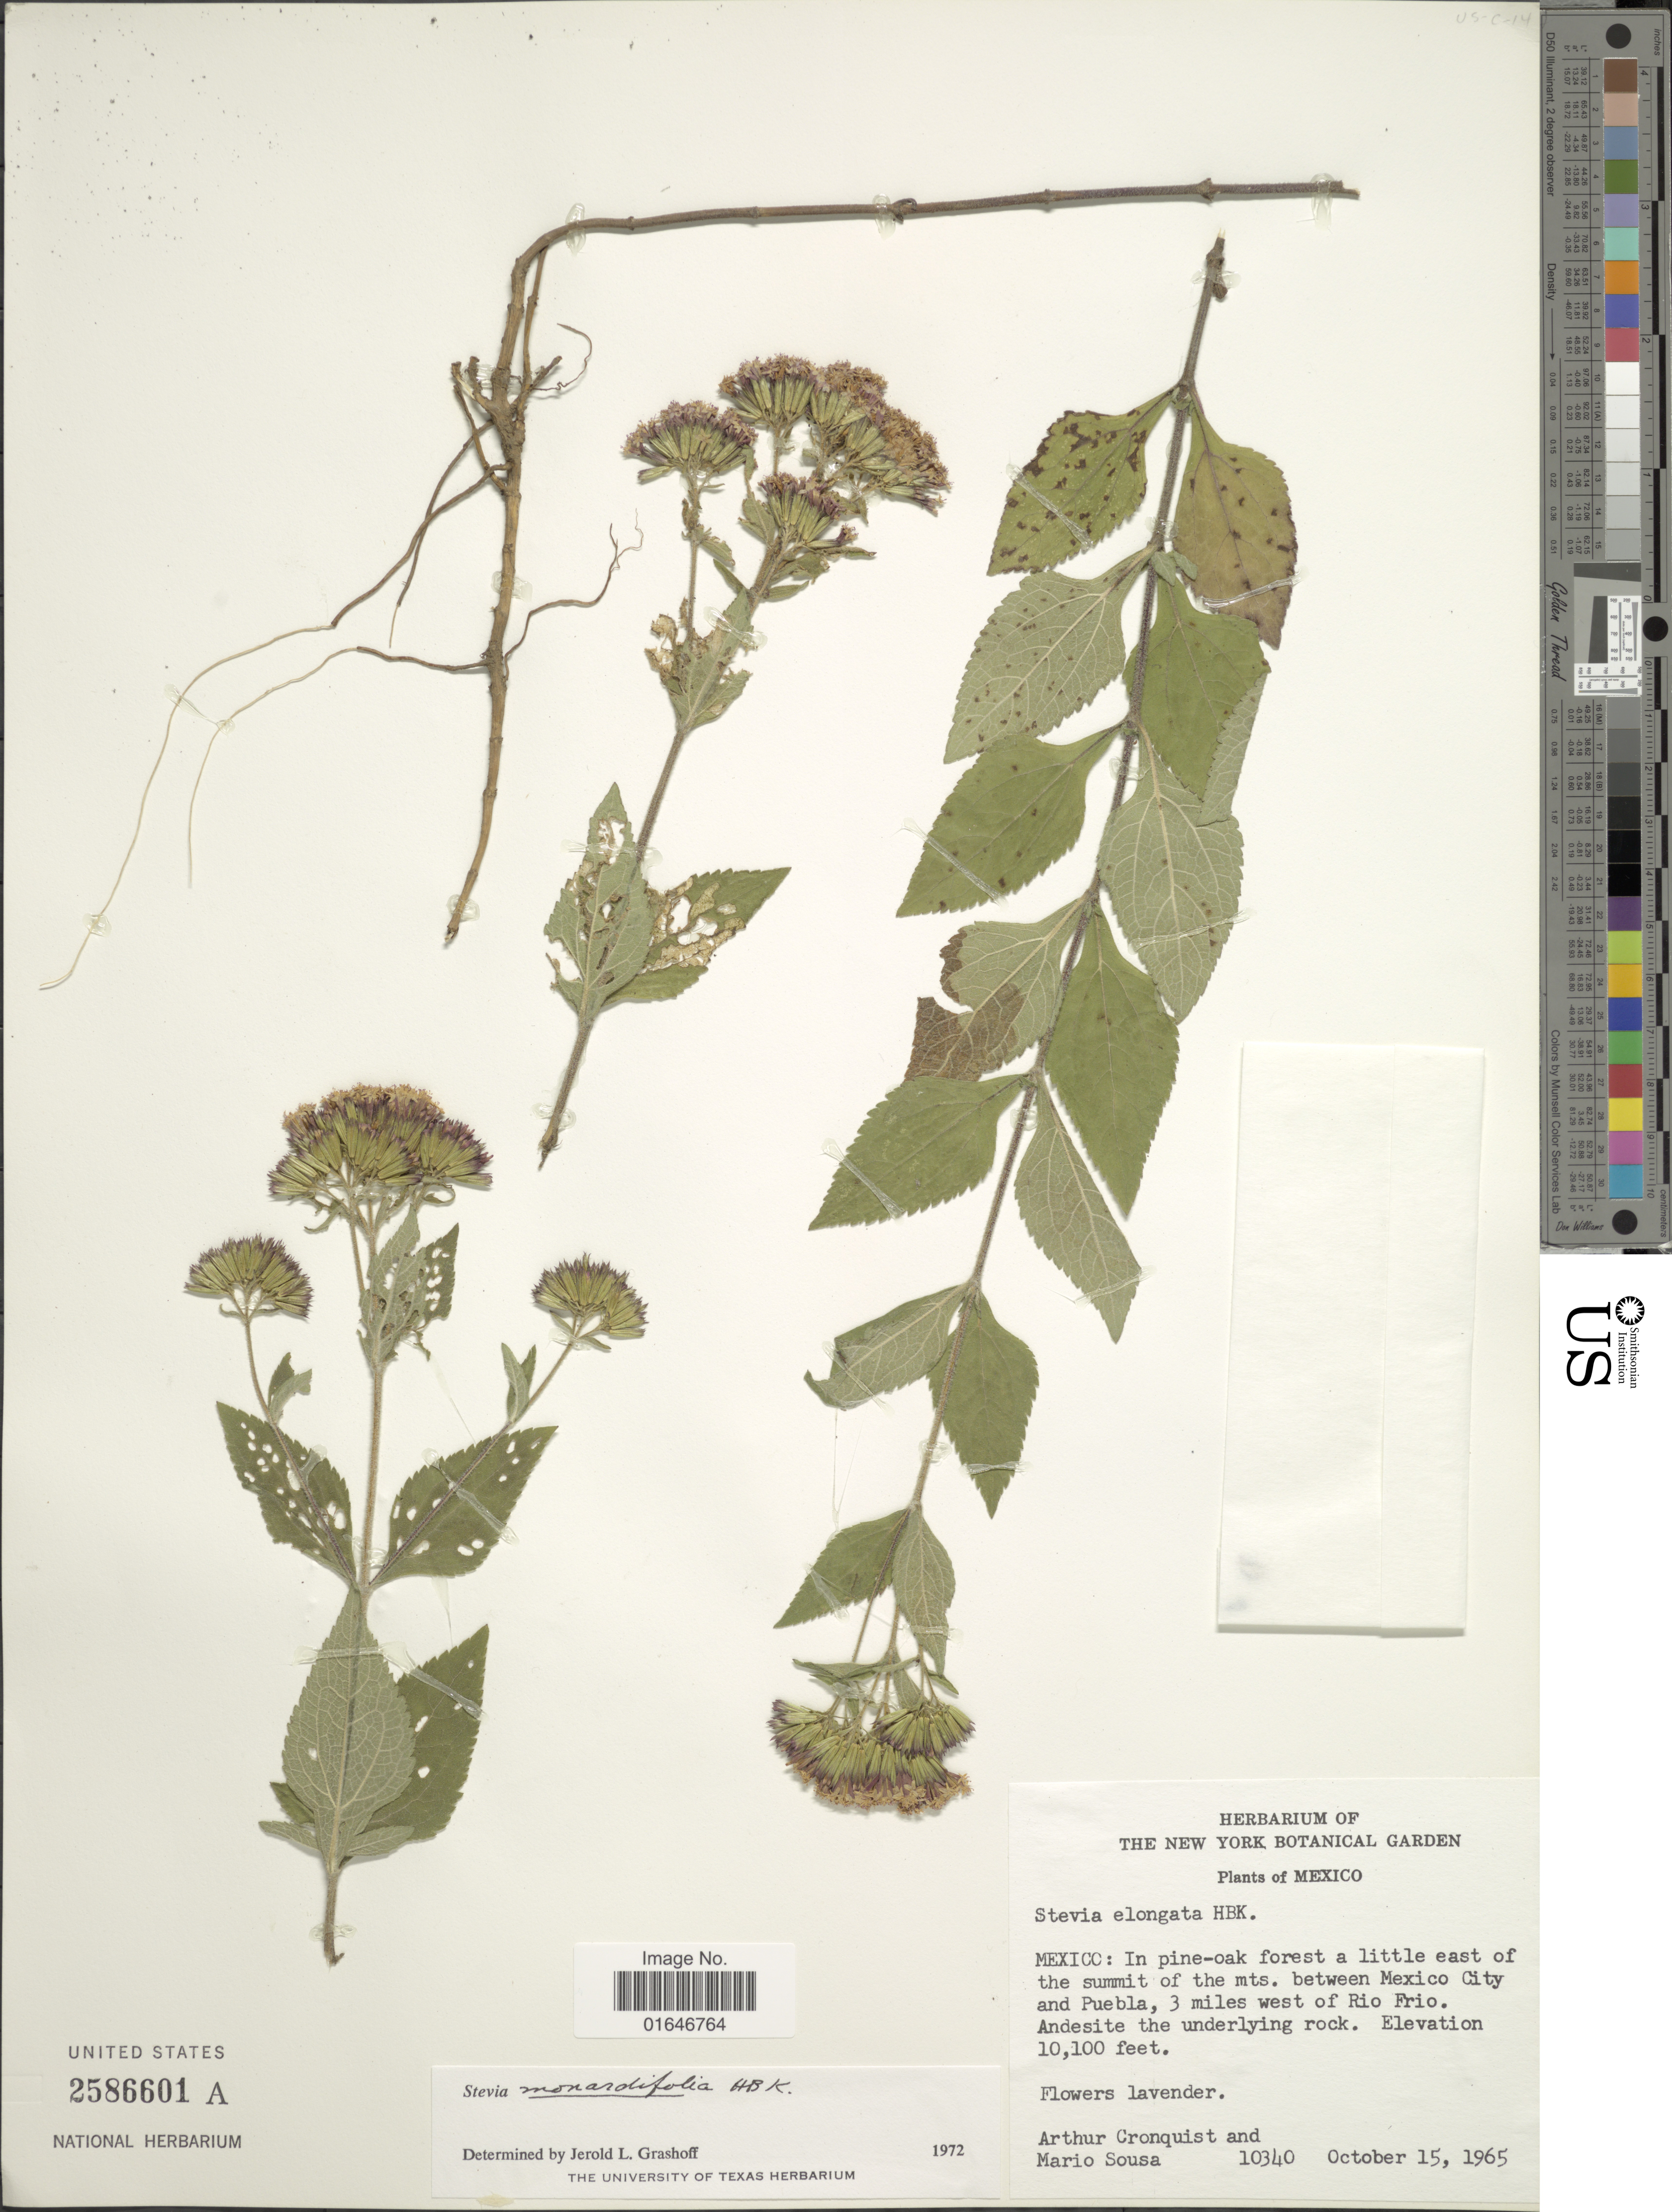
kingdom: Plantae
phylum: Tracheophyta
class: Magnoliopsida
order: Asterales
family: Asteraceae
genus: Stevia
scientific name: Stevia monardifolia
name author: Kunth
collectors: A. J. Cronquist & M. Sousa S.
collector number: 10340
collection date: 1965-10-15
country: Mexico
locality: Mexico: In pine-oak forest a little east of the summit of the mts. between Mexico City and Puebla, 3 miles west of Rio Frio.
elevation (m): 3078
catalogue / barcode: US 2586601A